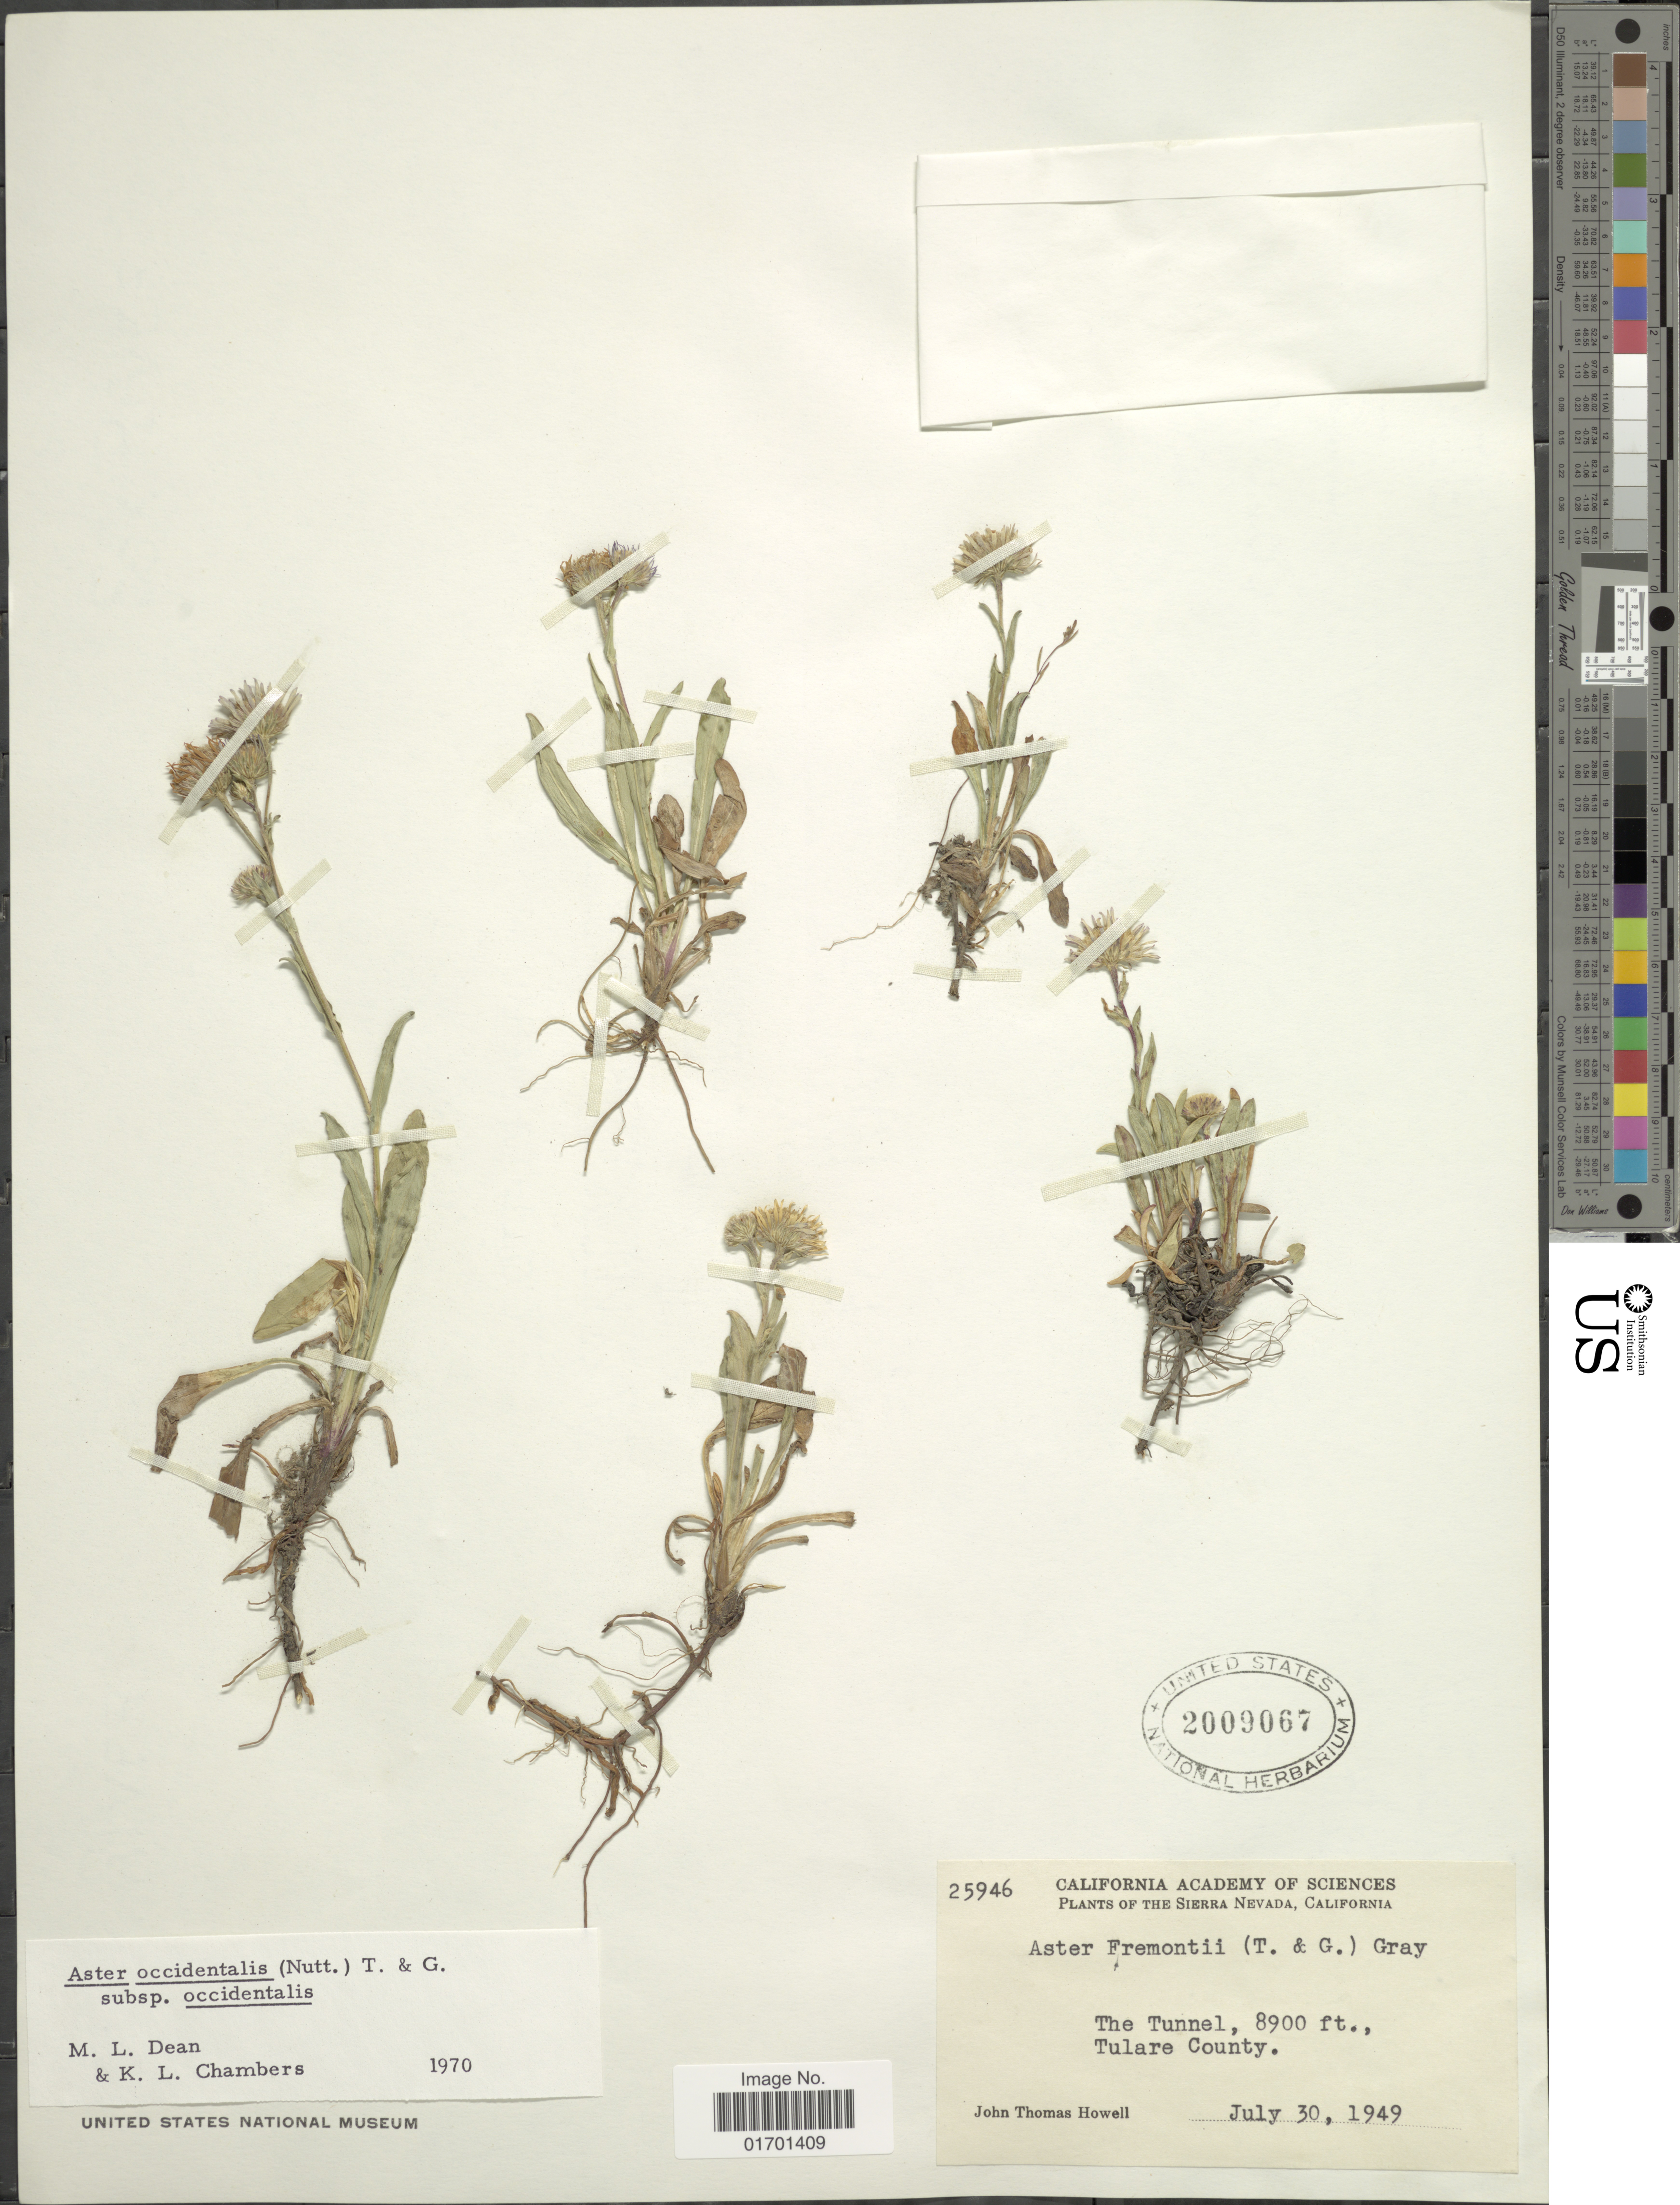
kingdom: Plantae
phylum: Tracheophyta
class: Magnoliopsida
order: Asterales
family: Asteraceae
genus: Symphyotrichum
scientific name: Symphyotrichum spathulatum var. spathulatum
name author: (Lindl.) G.L. Nesom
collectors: J. T. Howell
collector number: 25946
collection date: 1949-07-30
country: United States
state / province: California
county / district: Tulare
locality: The Sierra Nevada, The Tunnel, Tulare County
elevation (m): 2713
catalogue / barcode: US 2009067